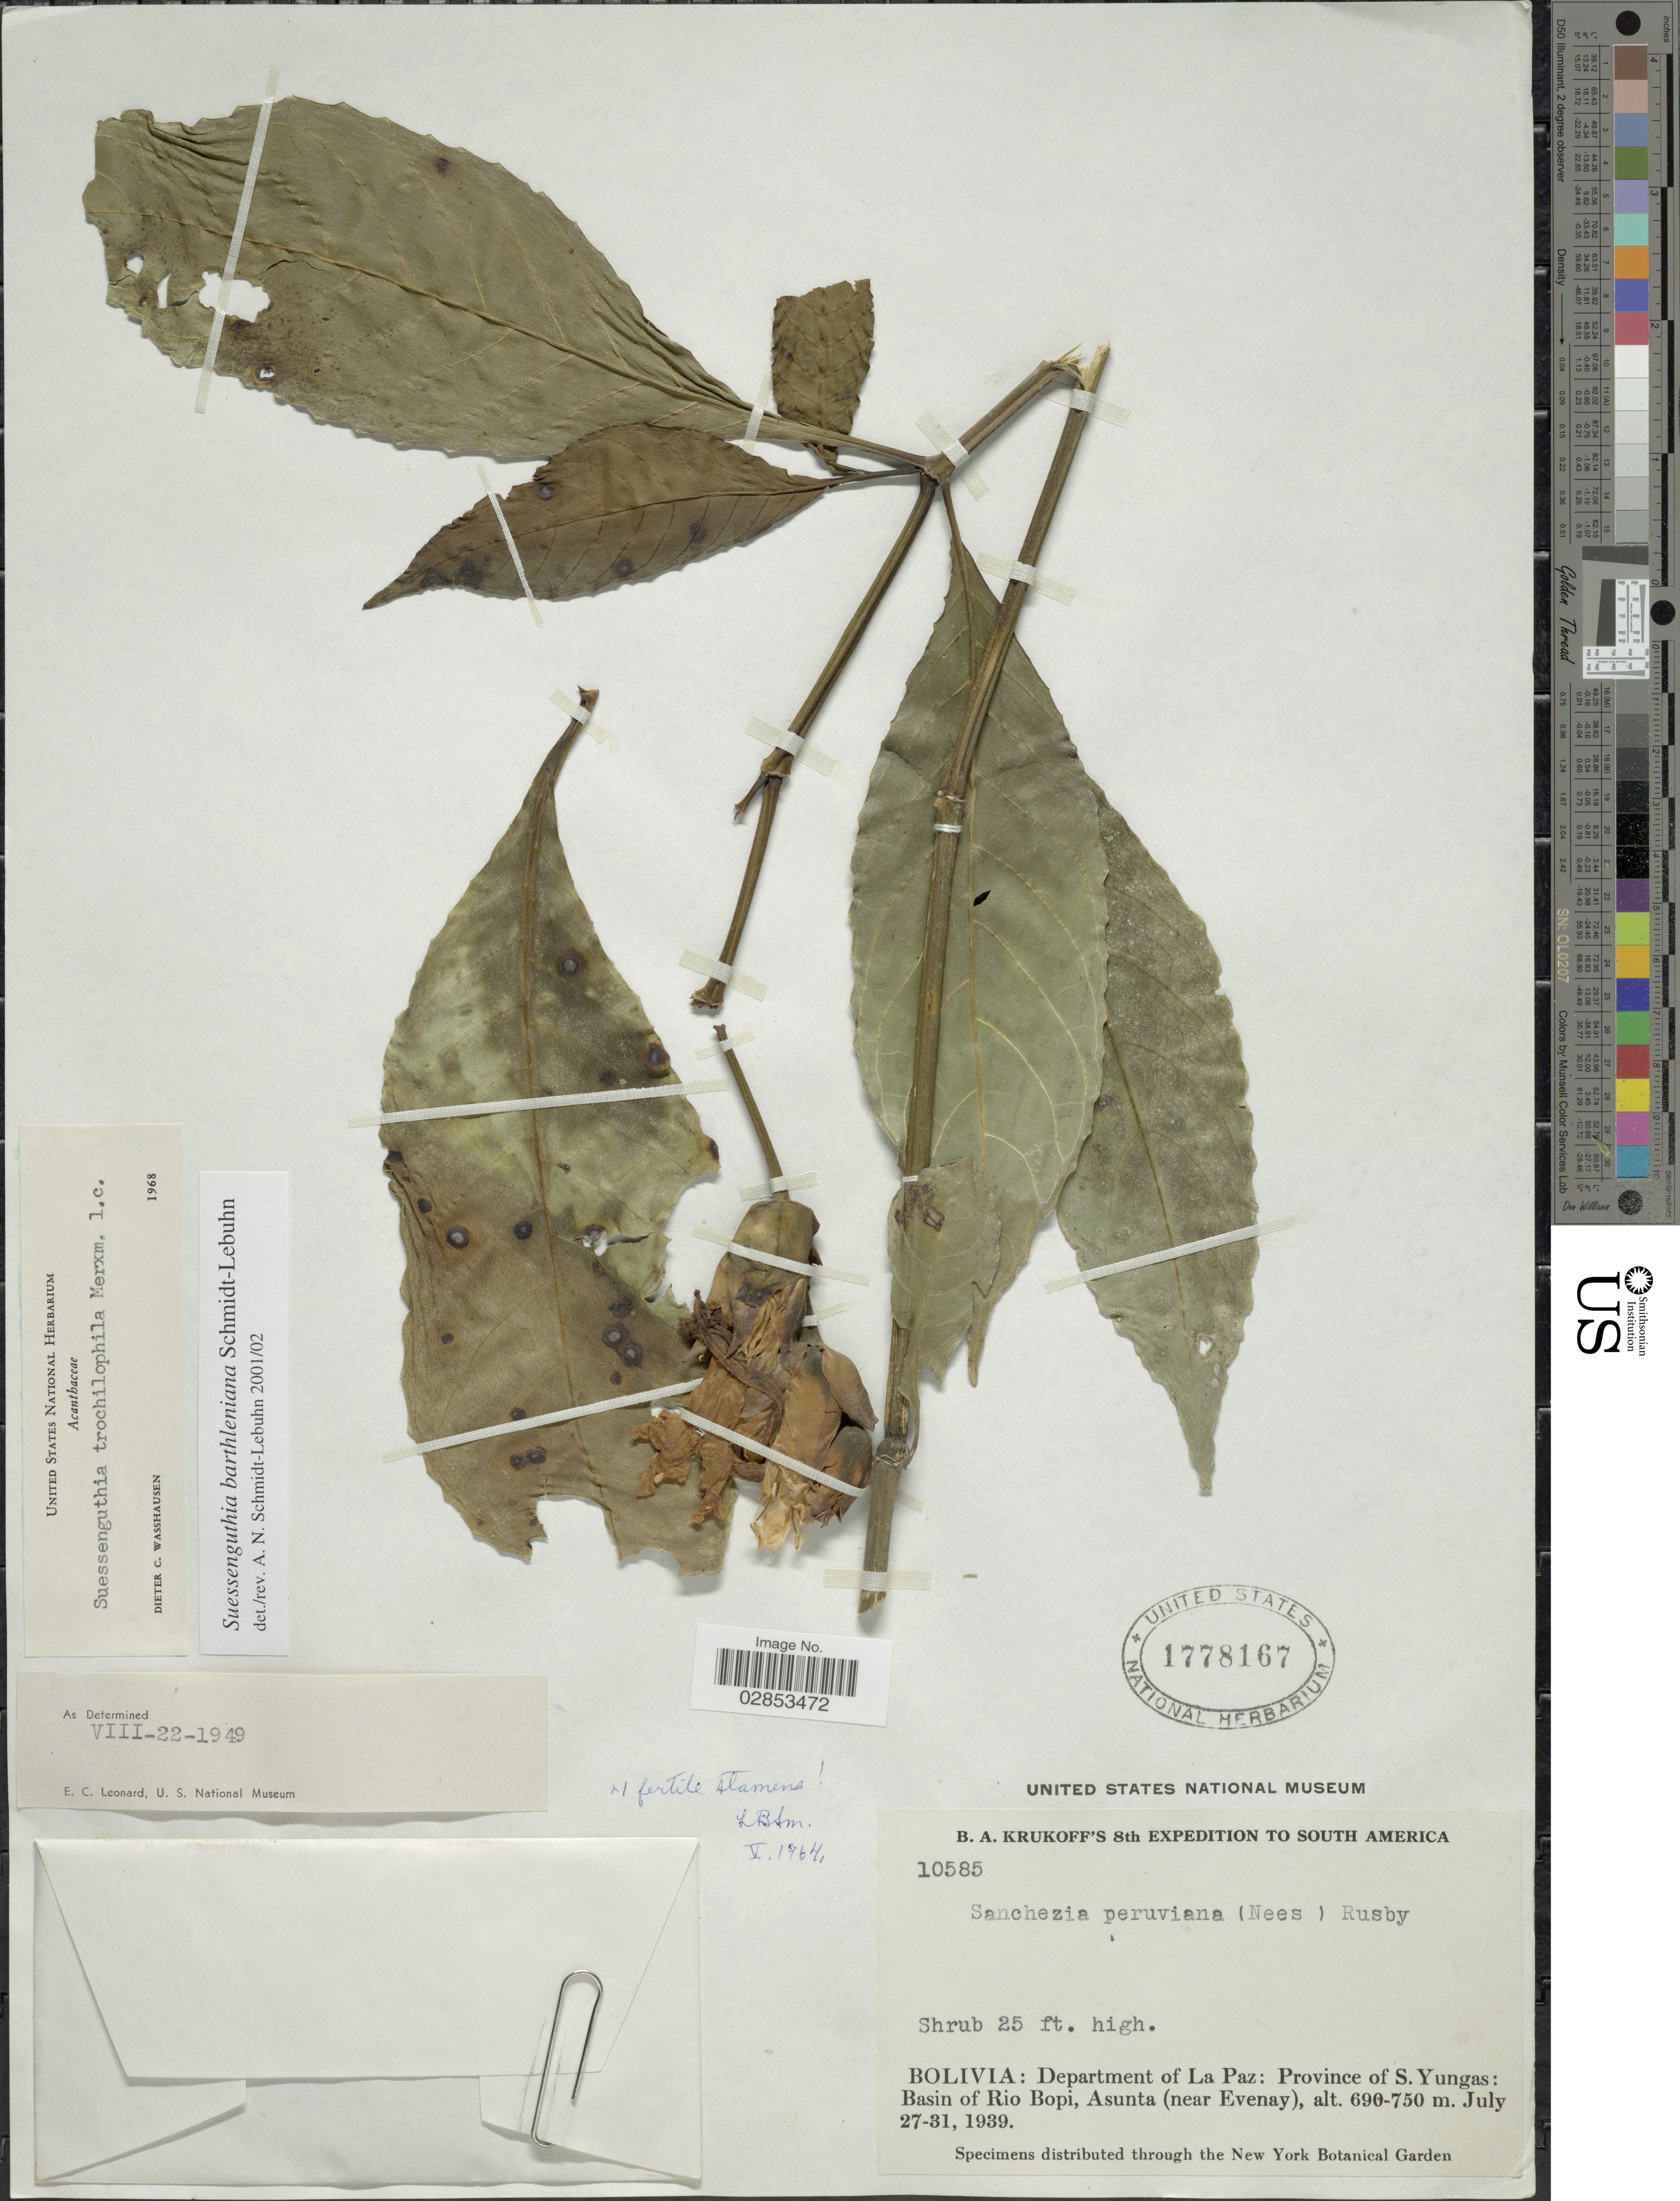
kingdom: Plantae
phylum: Tracheophyta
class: Magnoliopsida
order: Lamiales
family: Acanthaceae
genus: Suessenguthia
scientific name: Suessenguthia barthleniana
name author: Schmidt-Leb.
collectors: B. A. Krukoff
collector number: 10585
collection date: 1939-07-27/1939-07-31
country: Bolivia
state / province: La Paz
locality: Department of La Paz: Province of S. Yungas: Basin of Rio Bopi, Asunta (near Evenay).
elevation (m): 690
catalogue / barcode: US 1778167